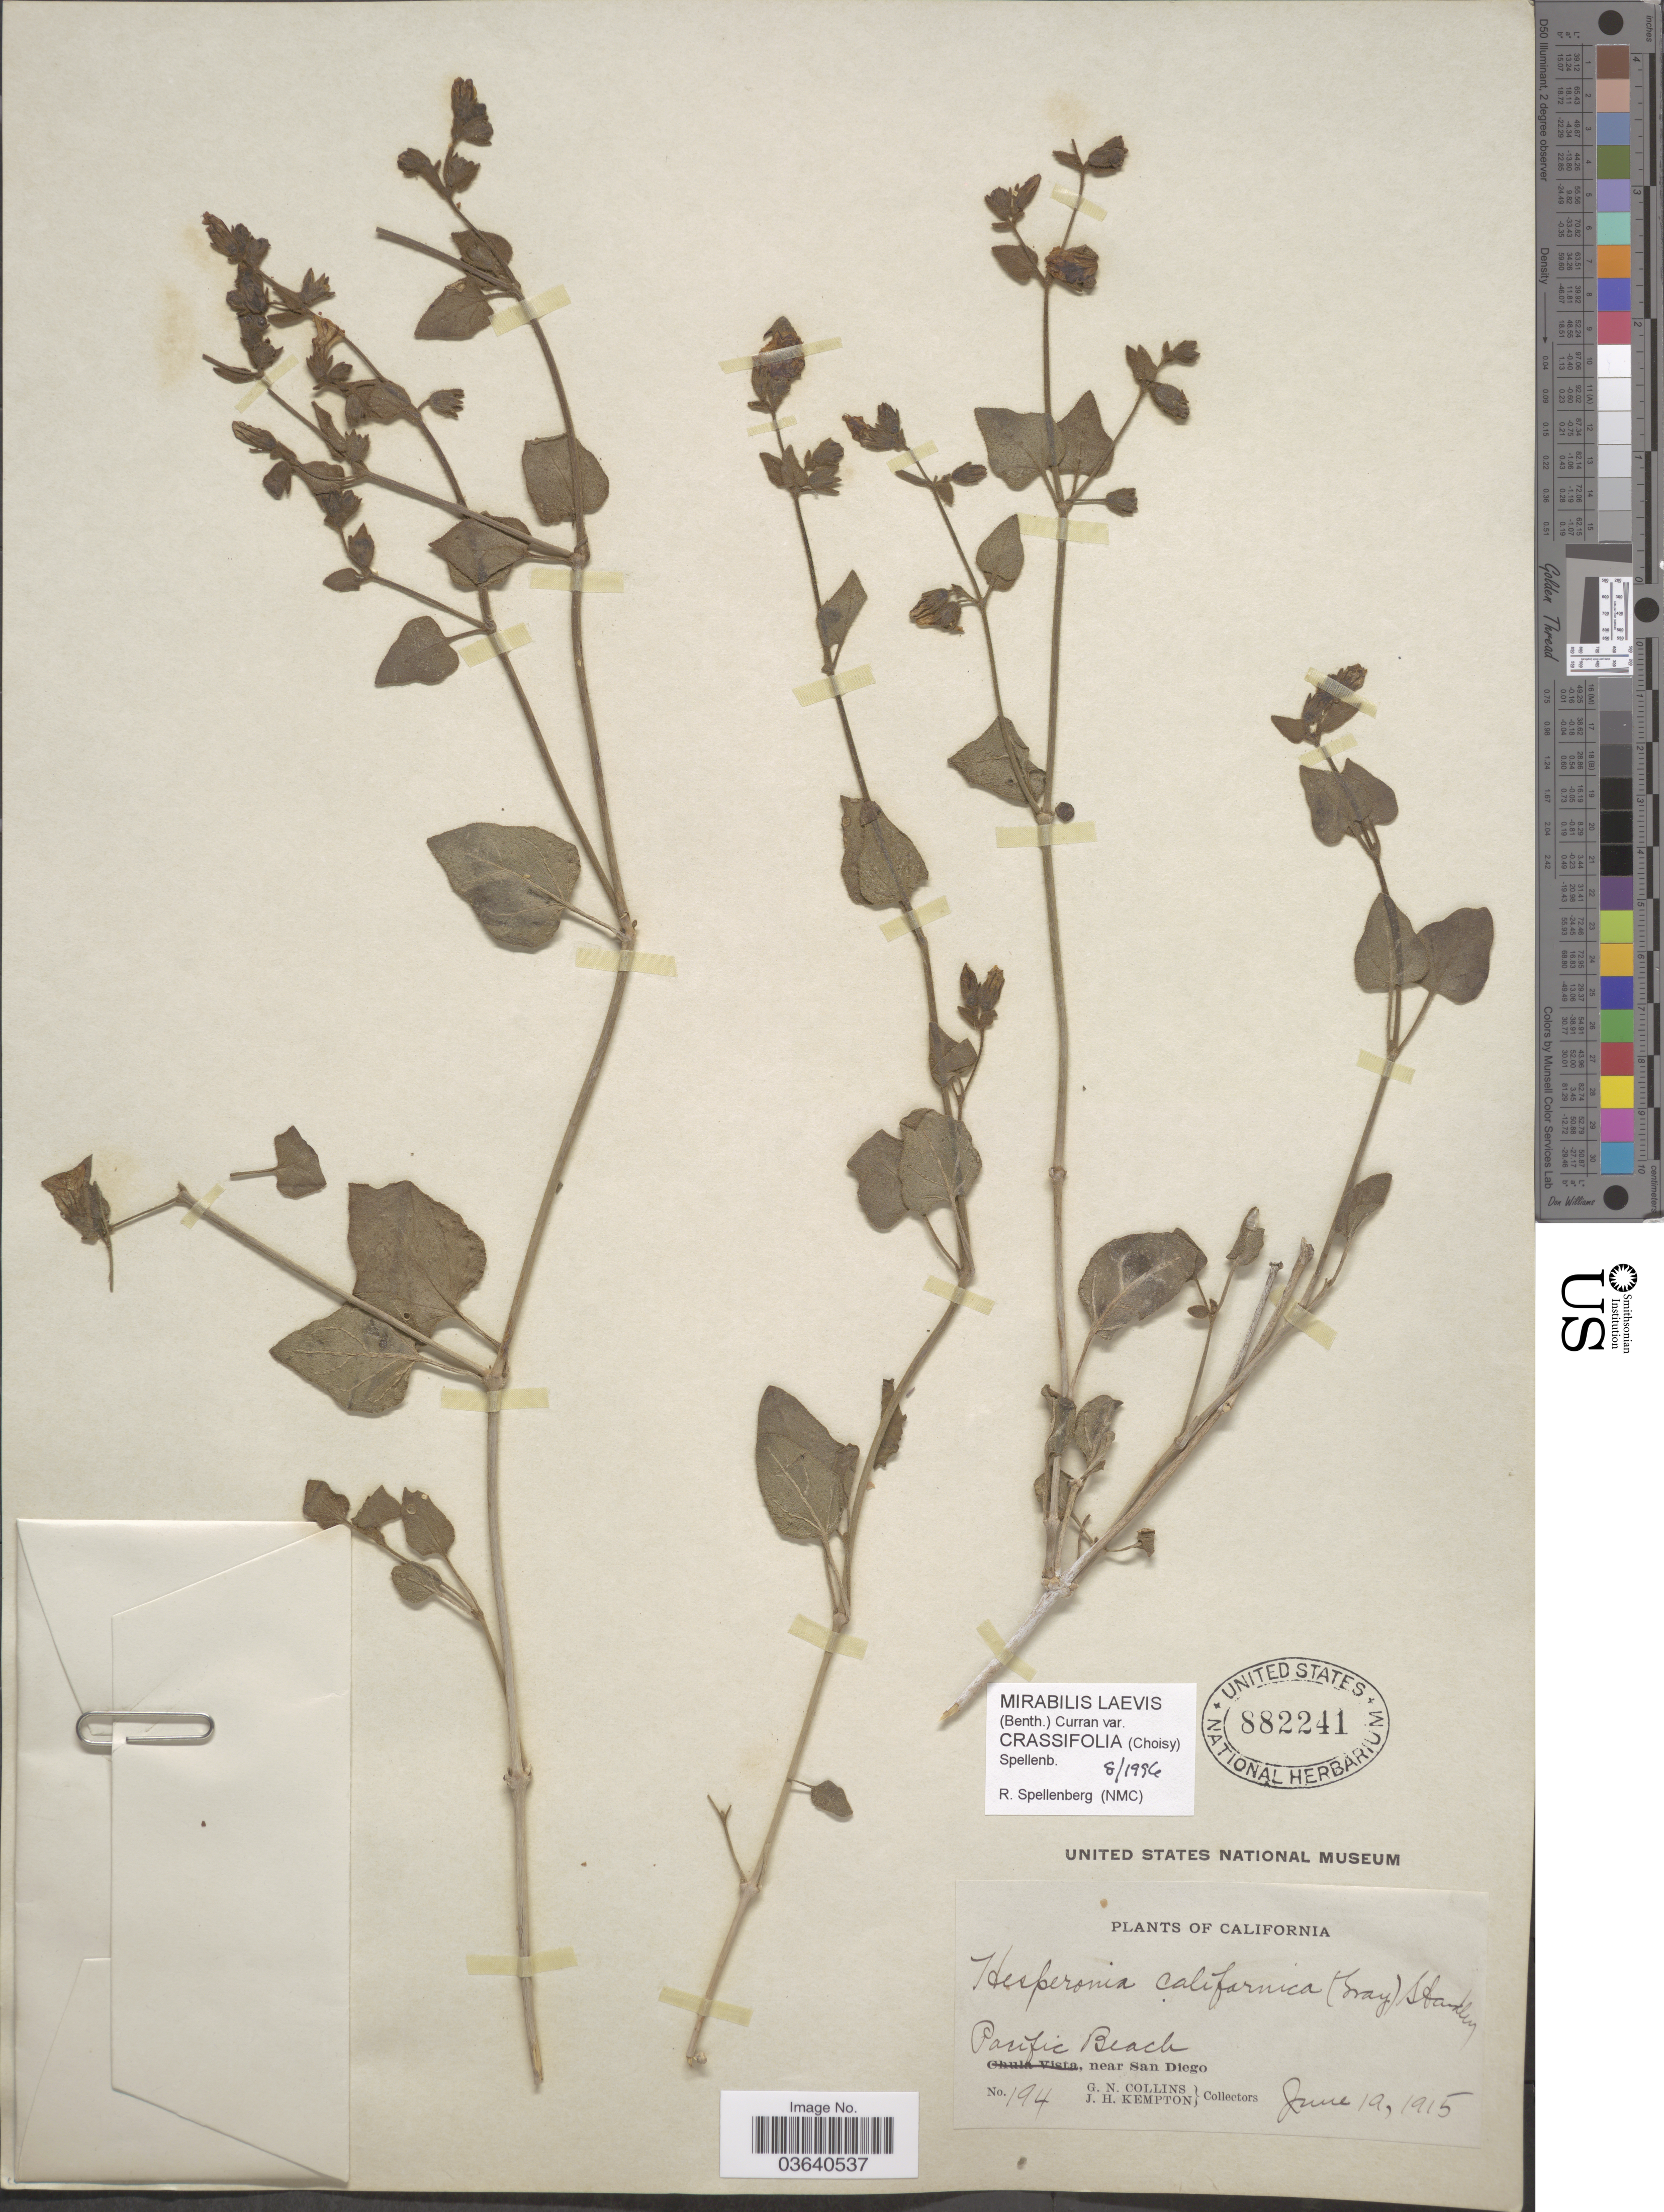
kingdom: Plantae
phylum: Tracheophyta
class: Magnoliopsida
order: Caryophyllales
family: Nyctaginaceae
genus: Mirabilis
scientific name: Mirabilis laevis var. crassifolia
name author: (Choisy) Spellenb.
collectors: G. Collins & J. H. Kempton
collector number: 194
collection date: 1915-06-19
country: United States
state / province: California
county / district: San Diego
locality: Pacific Beach, near San Diego.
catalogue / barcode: US 882241